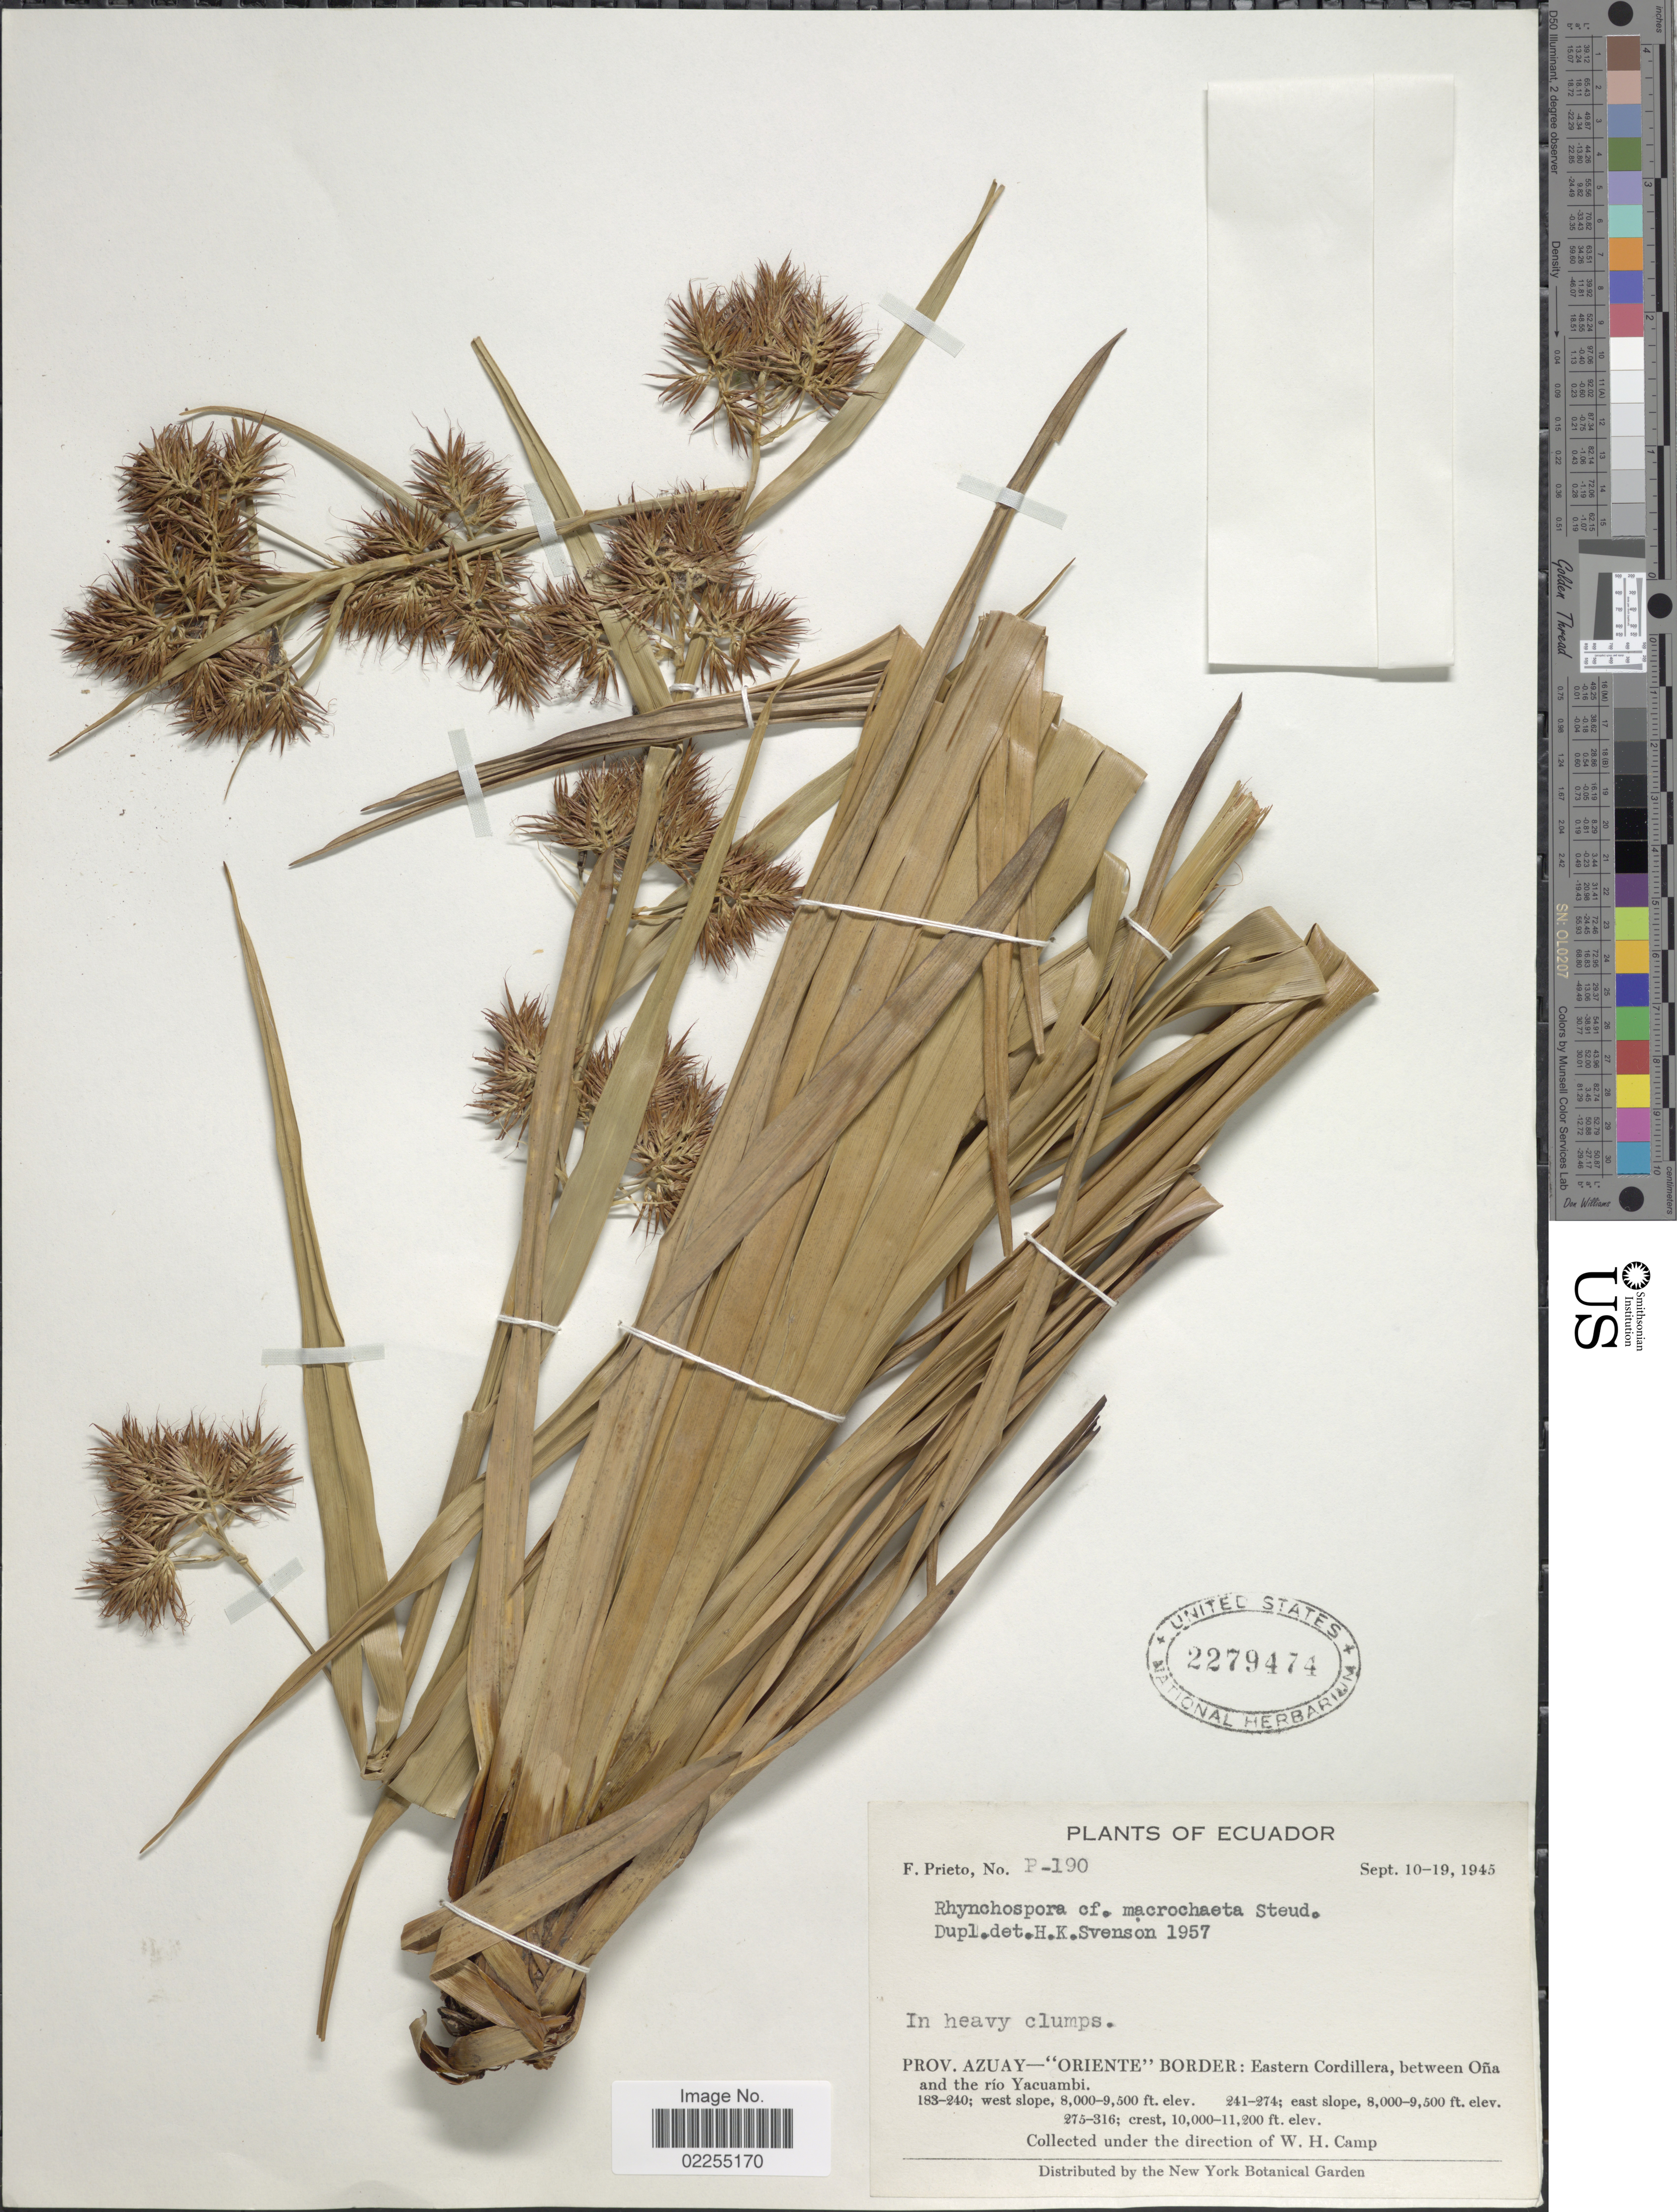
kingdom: Plantae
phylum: Tracheophyta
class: Liliopsida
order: Poales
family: Cyperaceae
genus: Rhynchospora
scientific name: Rhynchospora macrochaeta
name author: Steud. ex Boeckeler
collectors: F. Prieto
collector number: P-190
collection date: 1945-09-10/1945-09-19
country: Ecuador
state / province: Azuay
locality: Oriente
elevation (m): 2438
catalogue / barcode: US 2279474